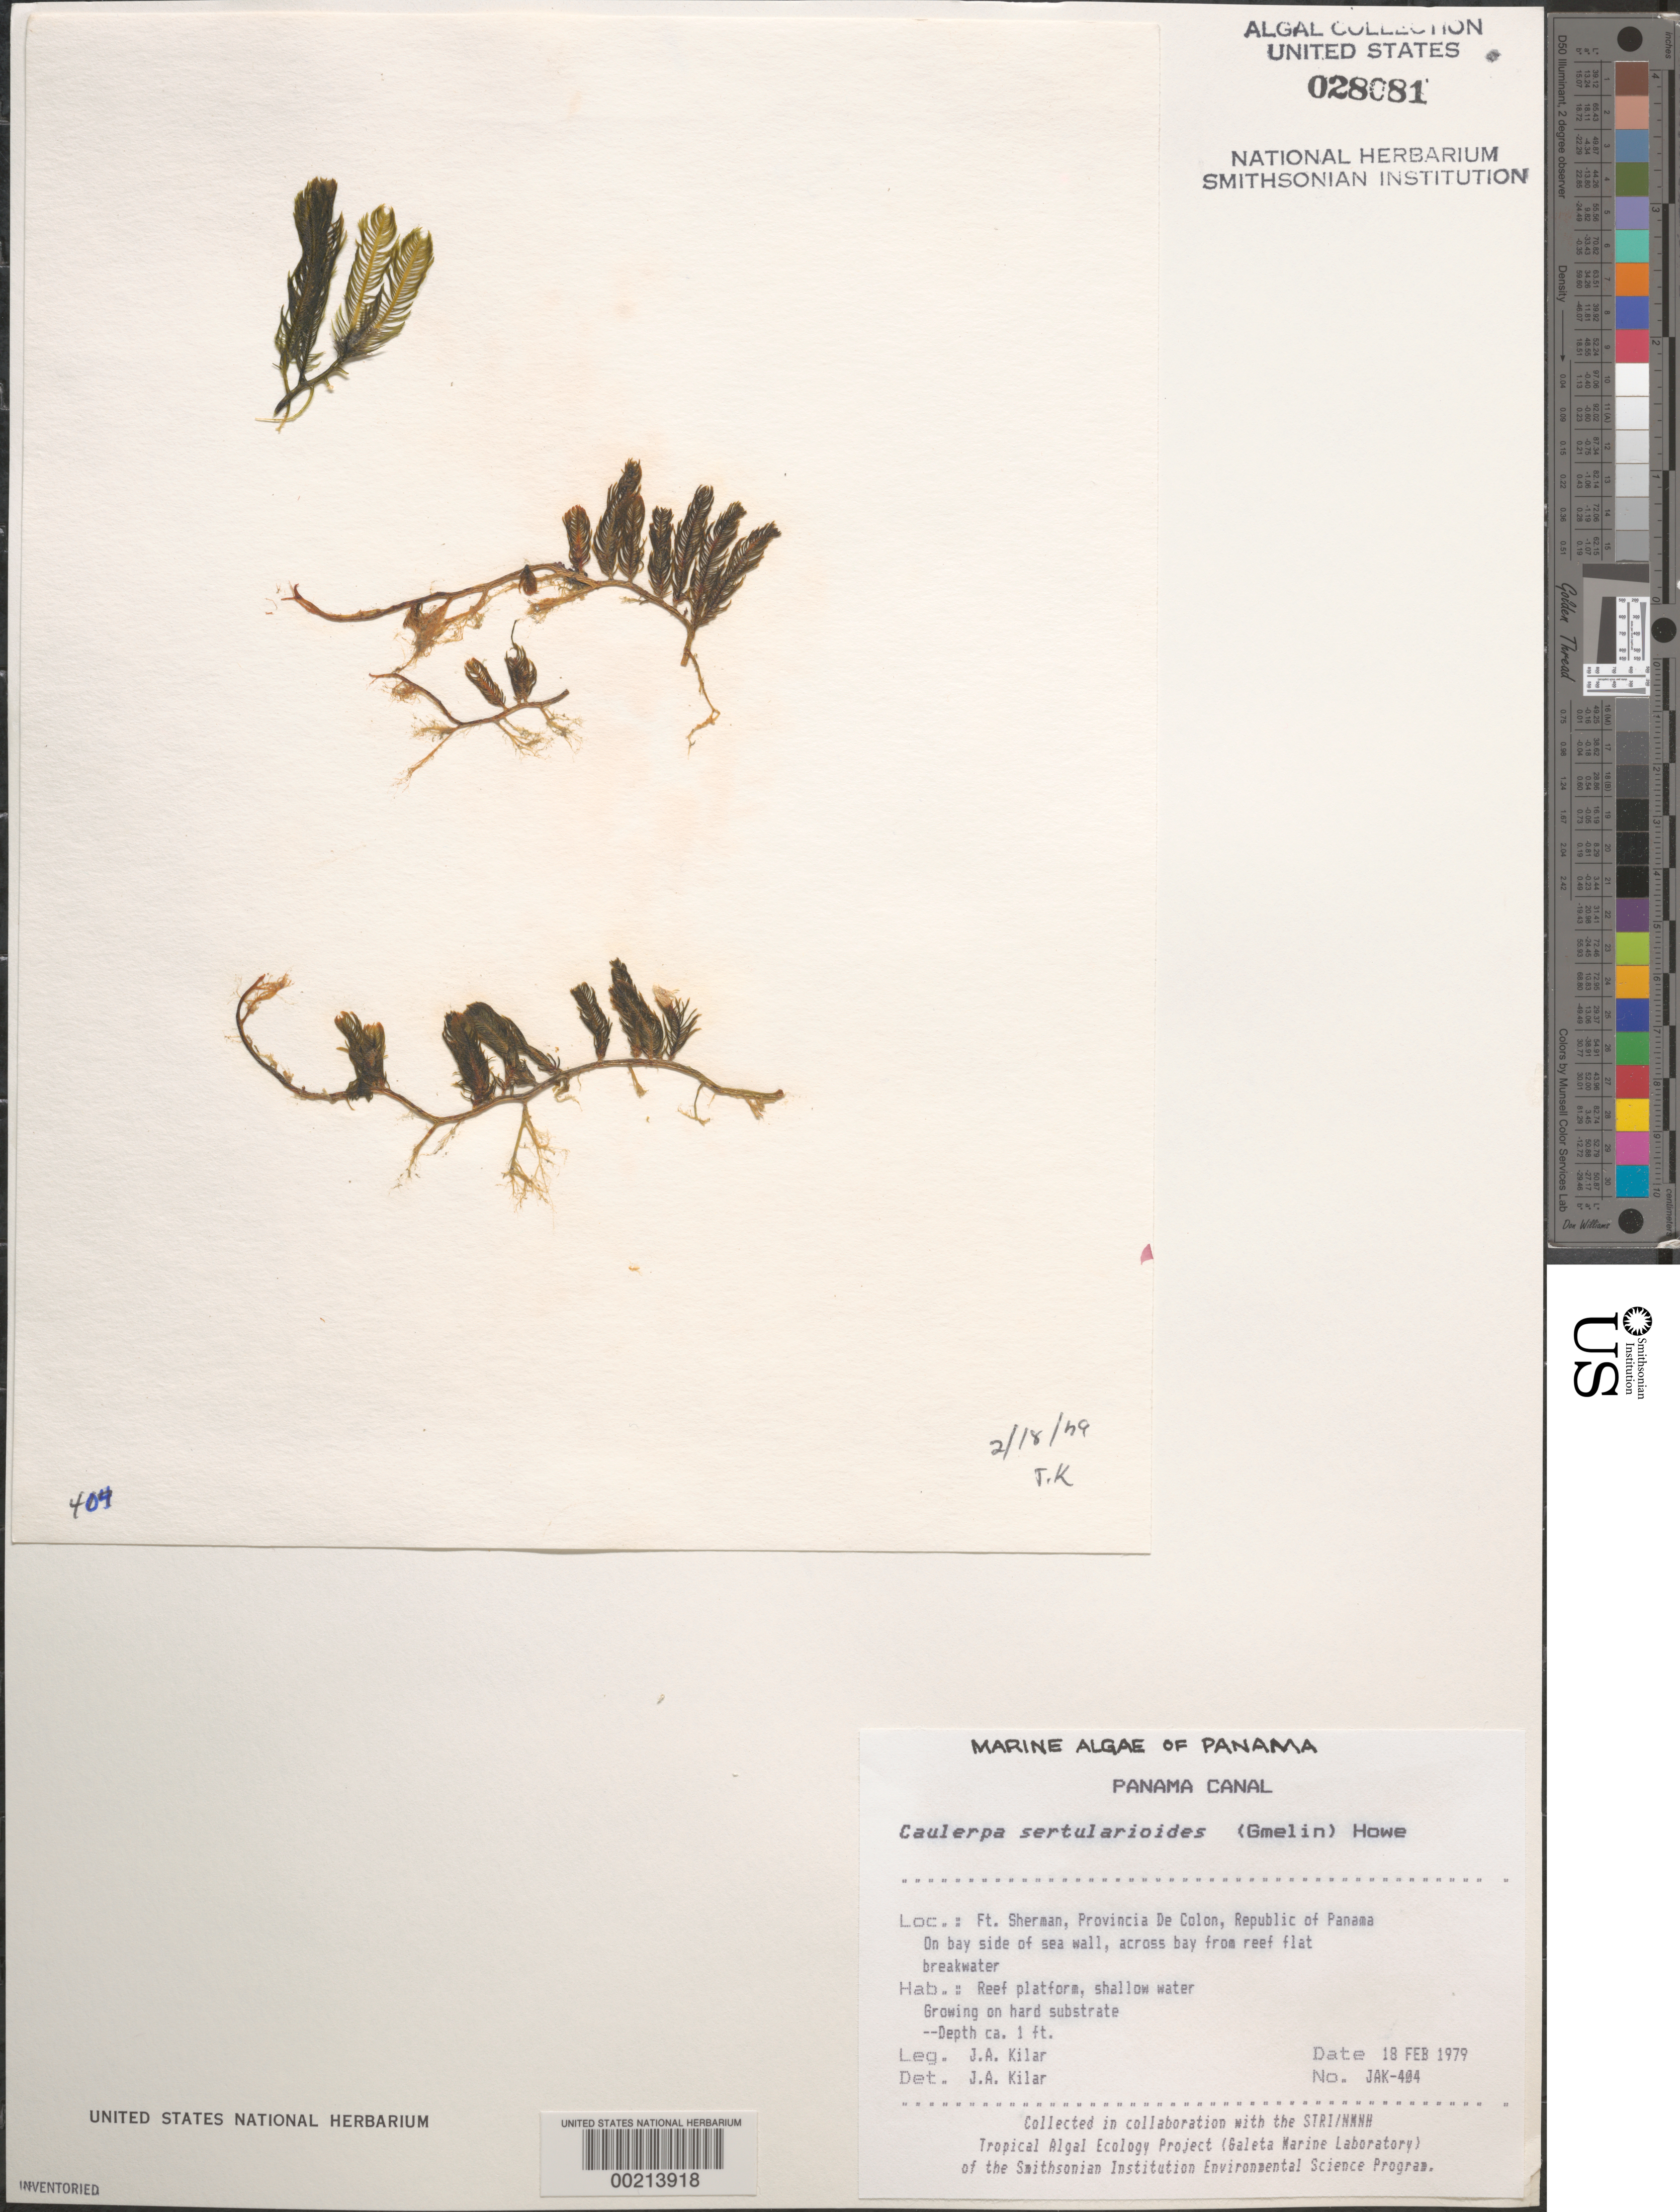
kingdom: Plantae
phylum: Chlorophyta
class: Ulvophyceae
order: Bryopsidales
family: Caulerpaceae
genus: Caulerpa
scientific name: Caulerpa sertularioides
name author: (S.G. Gmel.) M. Howe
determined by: Kilar, J. A.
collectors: J. A. Kilar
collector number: JAK-404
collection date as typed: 18 Feb 1979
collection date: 1979-02-18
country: Panama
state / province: Colón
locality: Fort Sherman, Panama Canal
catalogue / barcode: US 28081